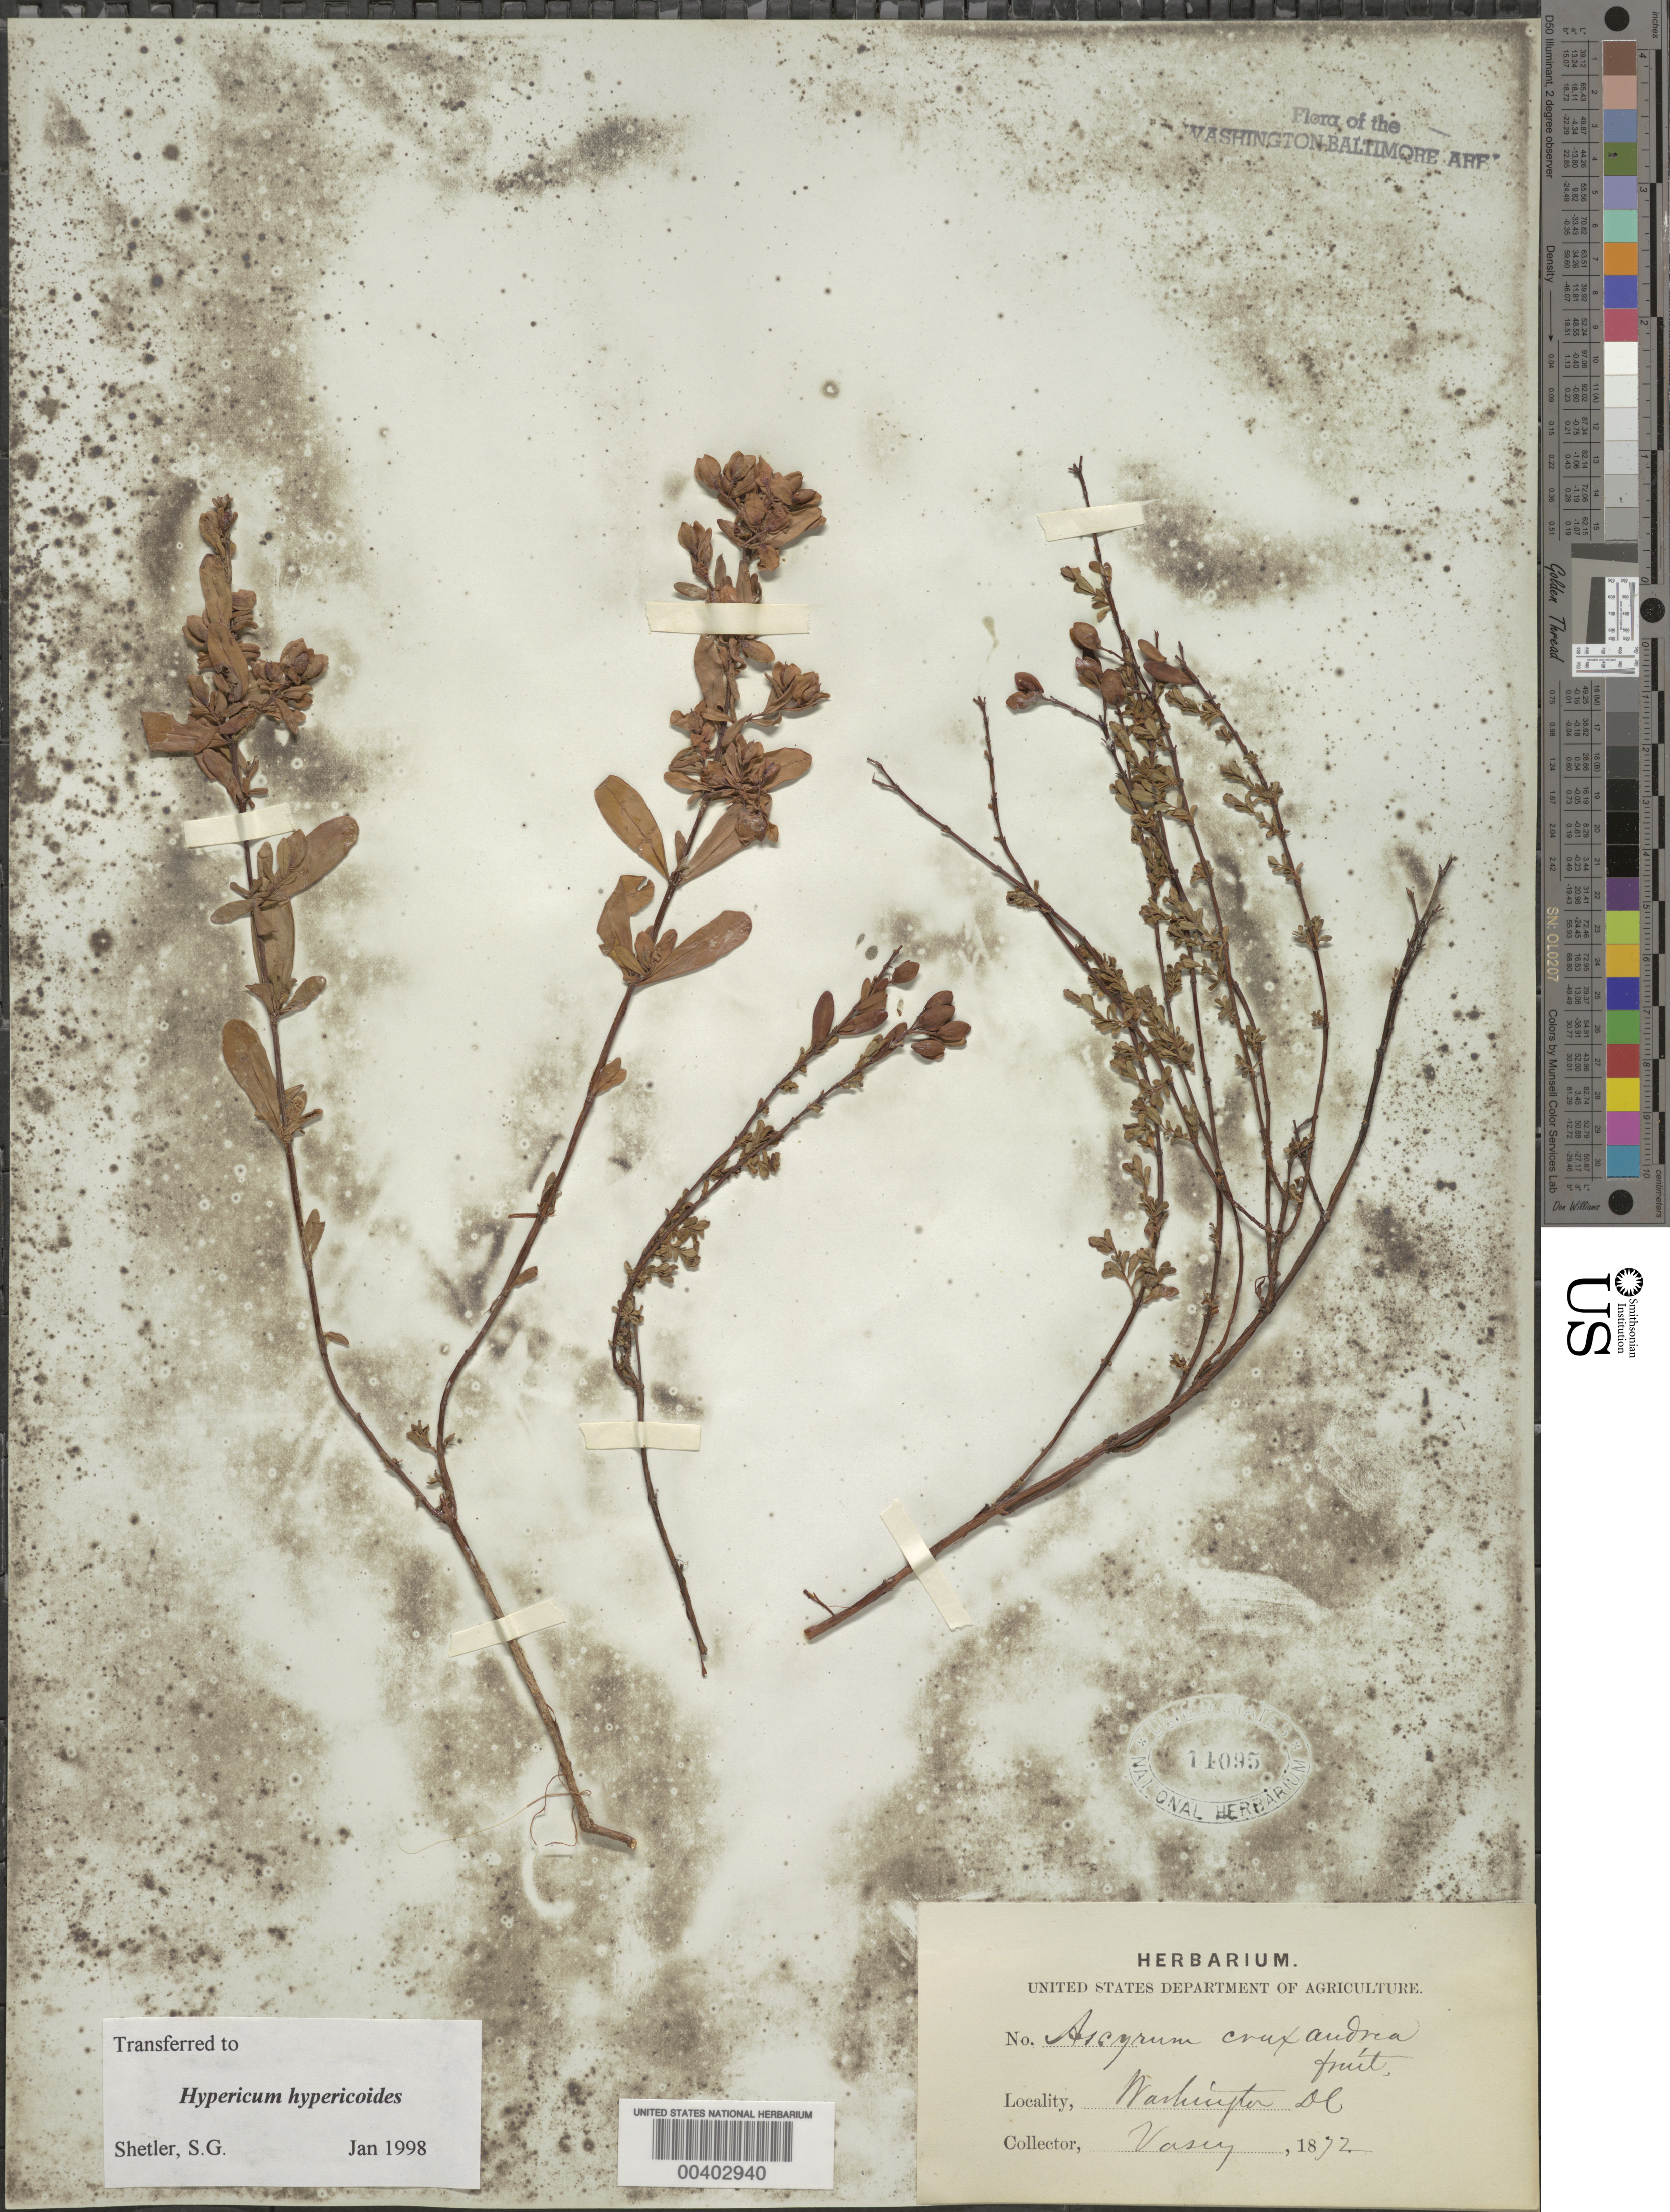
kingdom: Plantae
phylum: Tracheophyta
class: Magnoliopsida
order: Malpighiales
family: Hypericaceae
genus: Hypericum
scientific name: Hypericum hypericoides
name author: (L.) Crantz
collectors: G. Vasey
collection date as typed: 1872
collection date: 1872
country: United States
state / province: District of Columbia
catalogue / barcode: US 11095